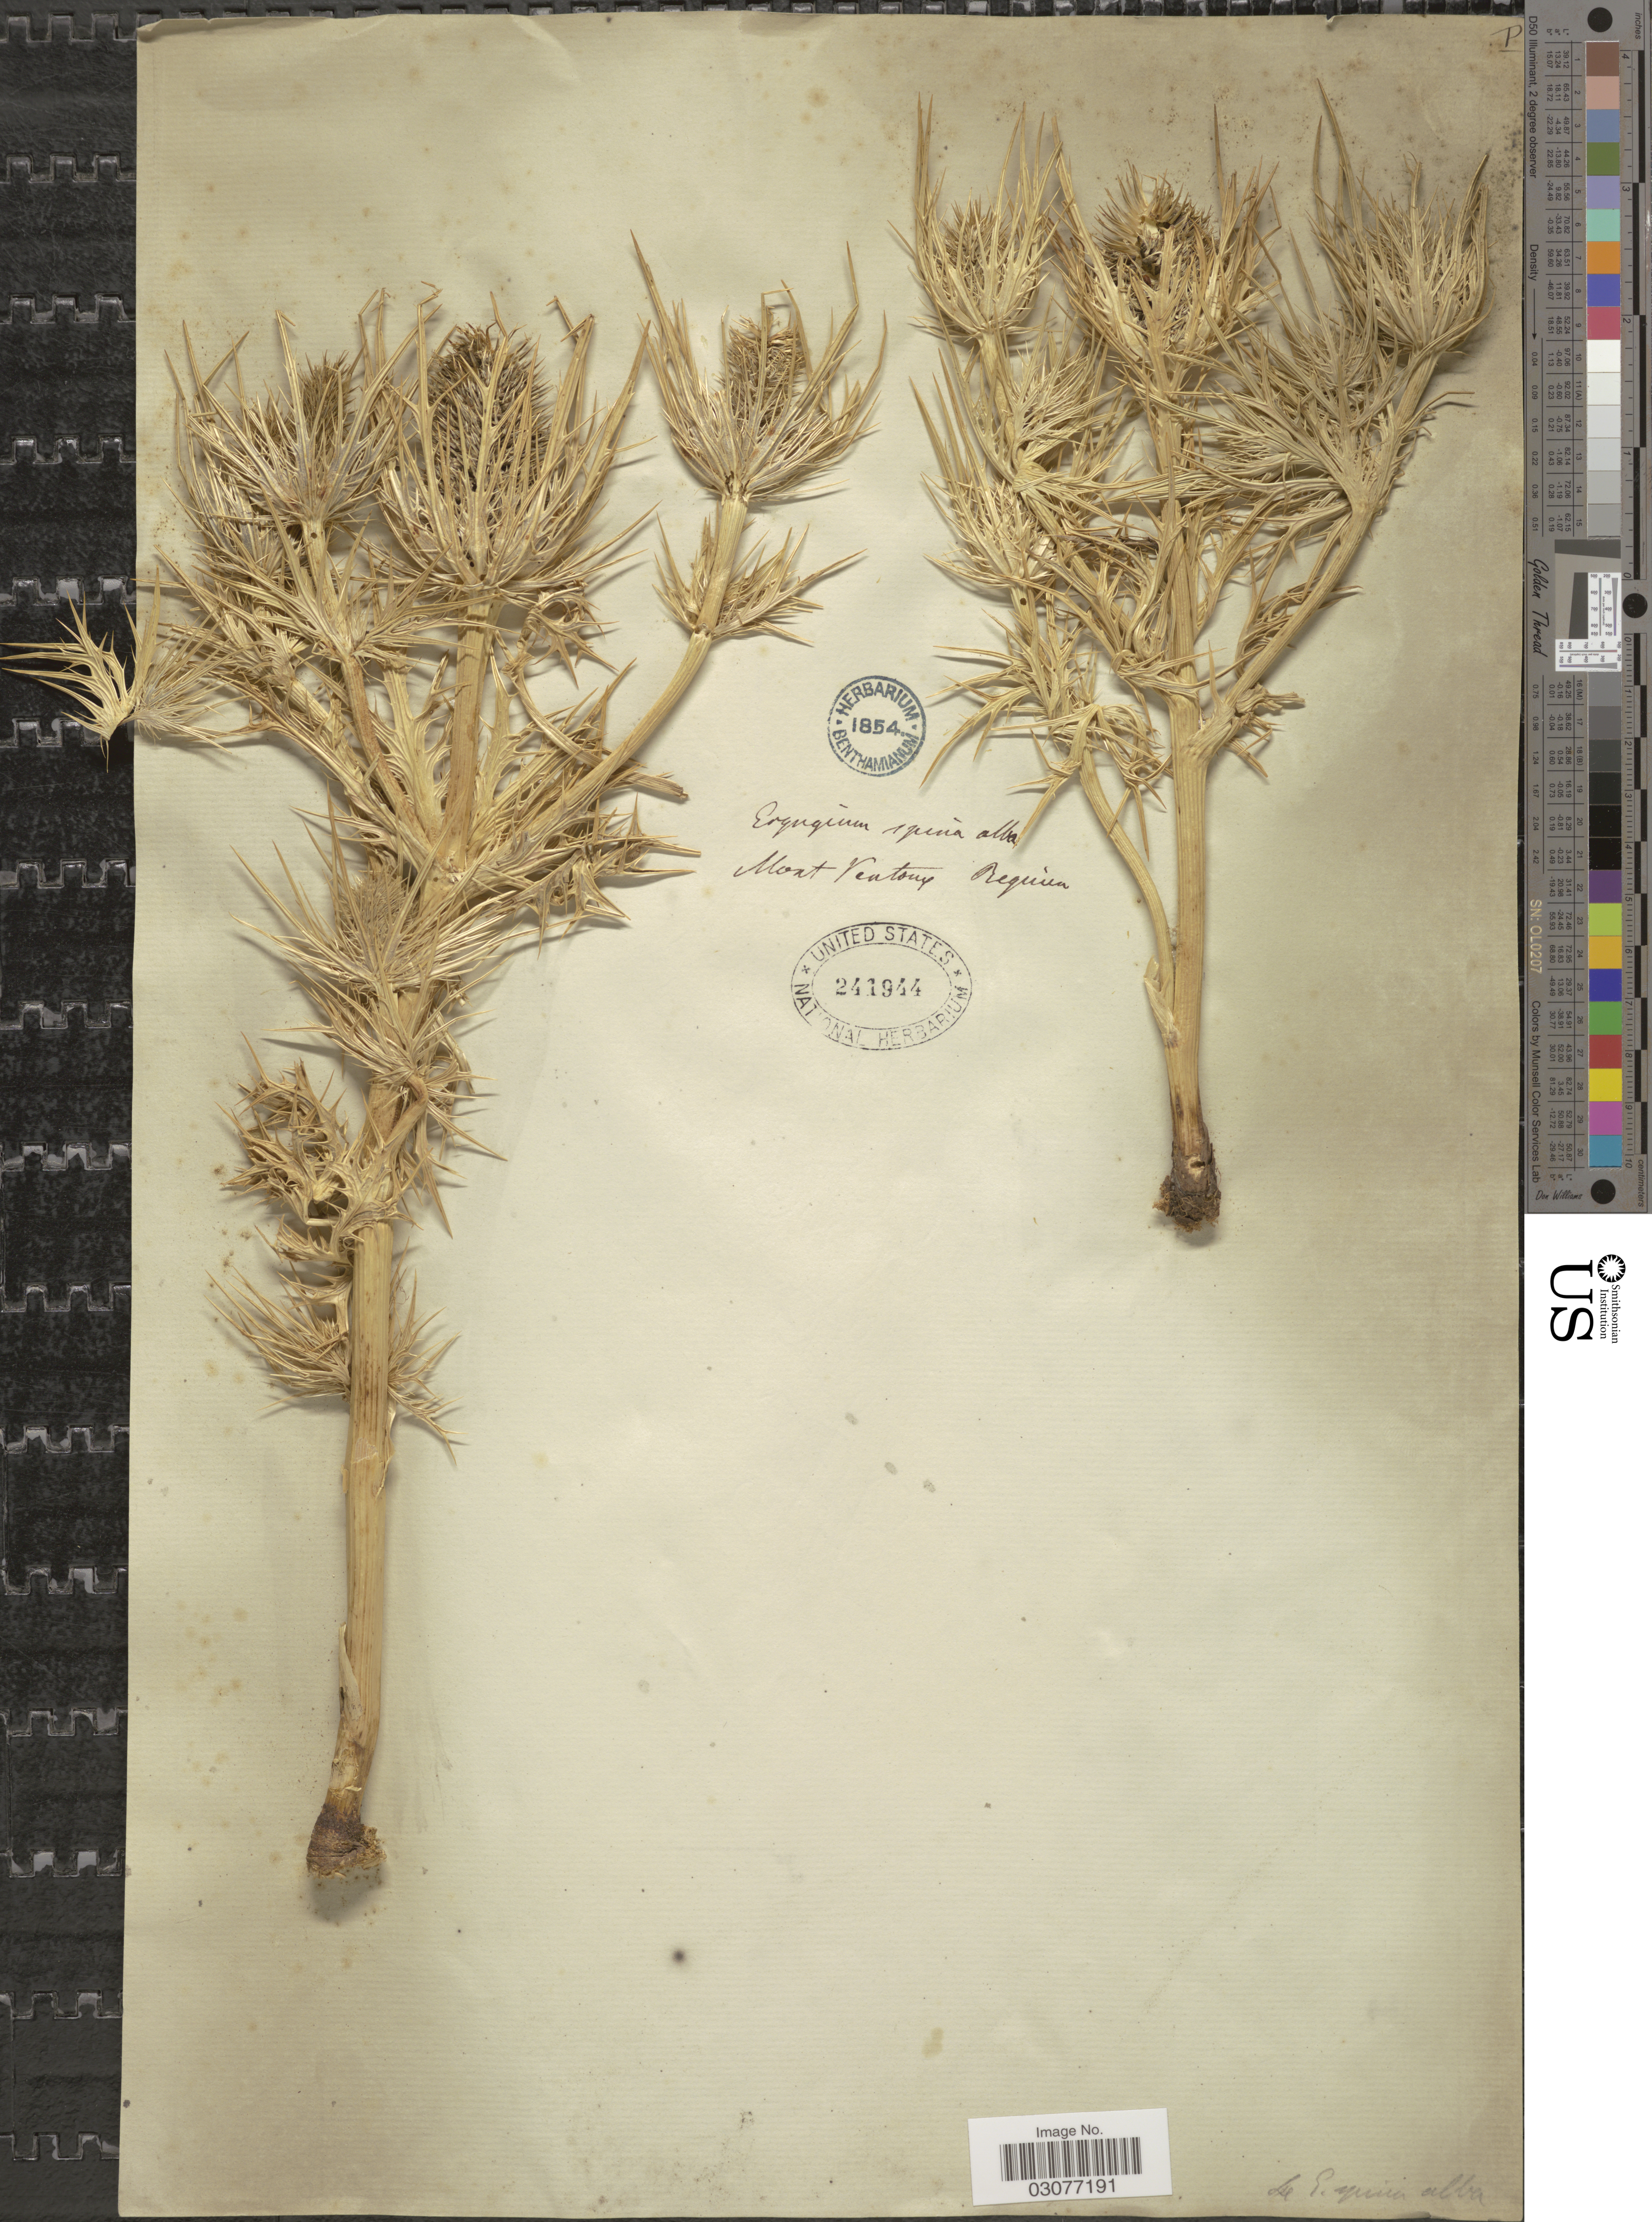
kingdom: Plantae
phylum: Tracheophyta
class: Magnoliopsida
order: Apiales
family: Apiaceae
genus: Eryngium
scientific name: Eryngium spinalba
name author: Vill.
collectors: Requien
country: France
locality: Mont Ventoux.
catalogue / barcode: US 241944